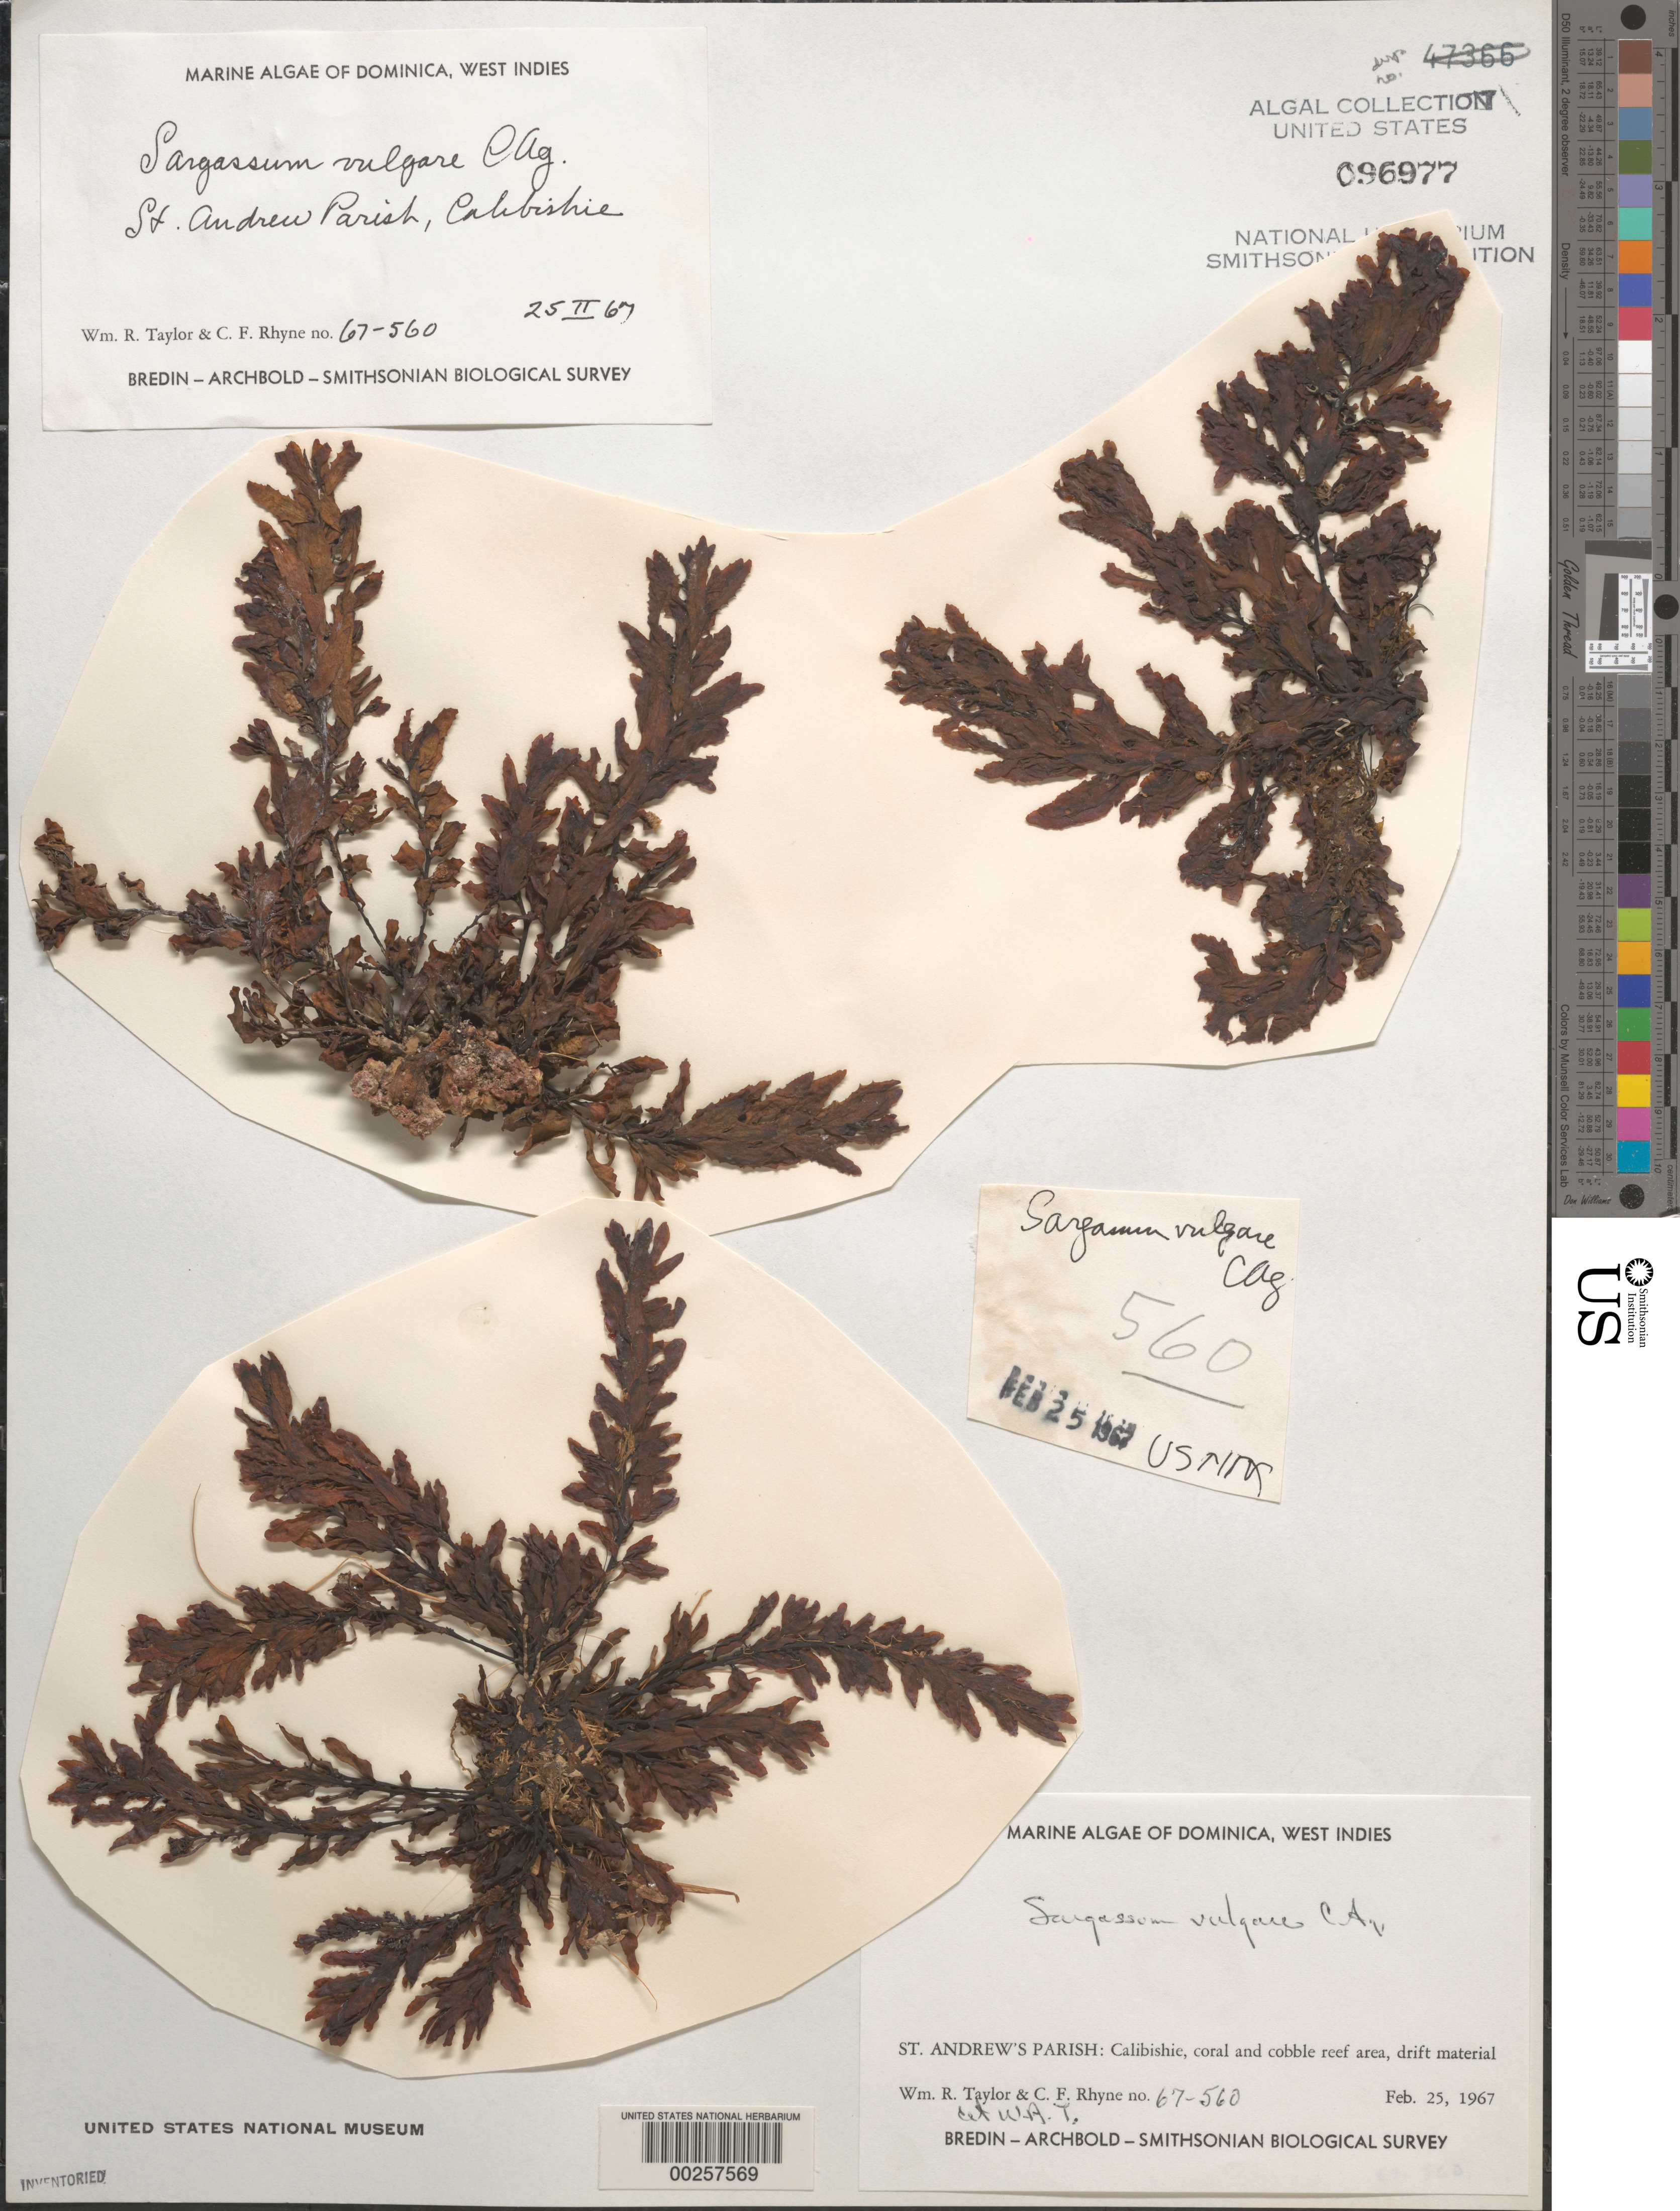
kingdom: Chromista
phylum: Ochrophyta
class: Phaeophyceae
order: Fucales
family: Sargassaceae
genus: Sargassum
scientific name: Sargassum vulgare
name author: C. Agardh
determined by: Taylor, William R.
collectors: W. R. Taylor & C. Rhyne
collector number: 67-560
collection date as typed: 25 Feb 1967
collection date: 1967-02-25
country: Dominica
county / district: St. Andrew's Parish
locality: Calibishie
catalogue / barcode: US 96977